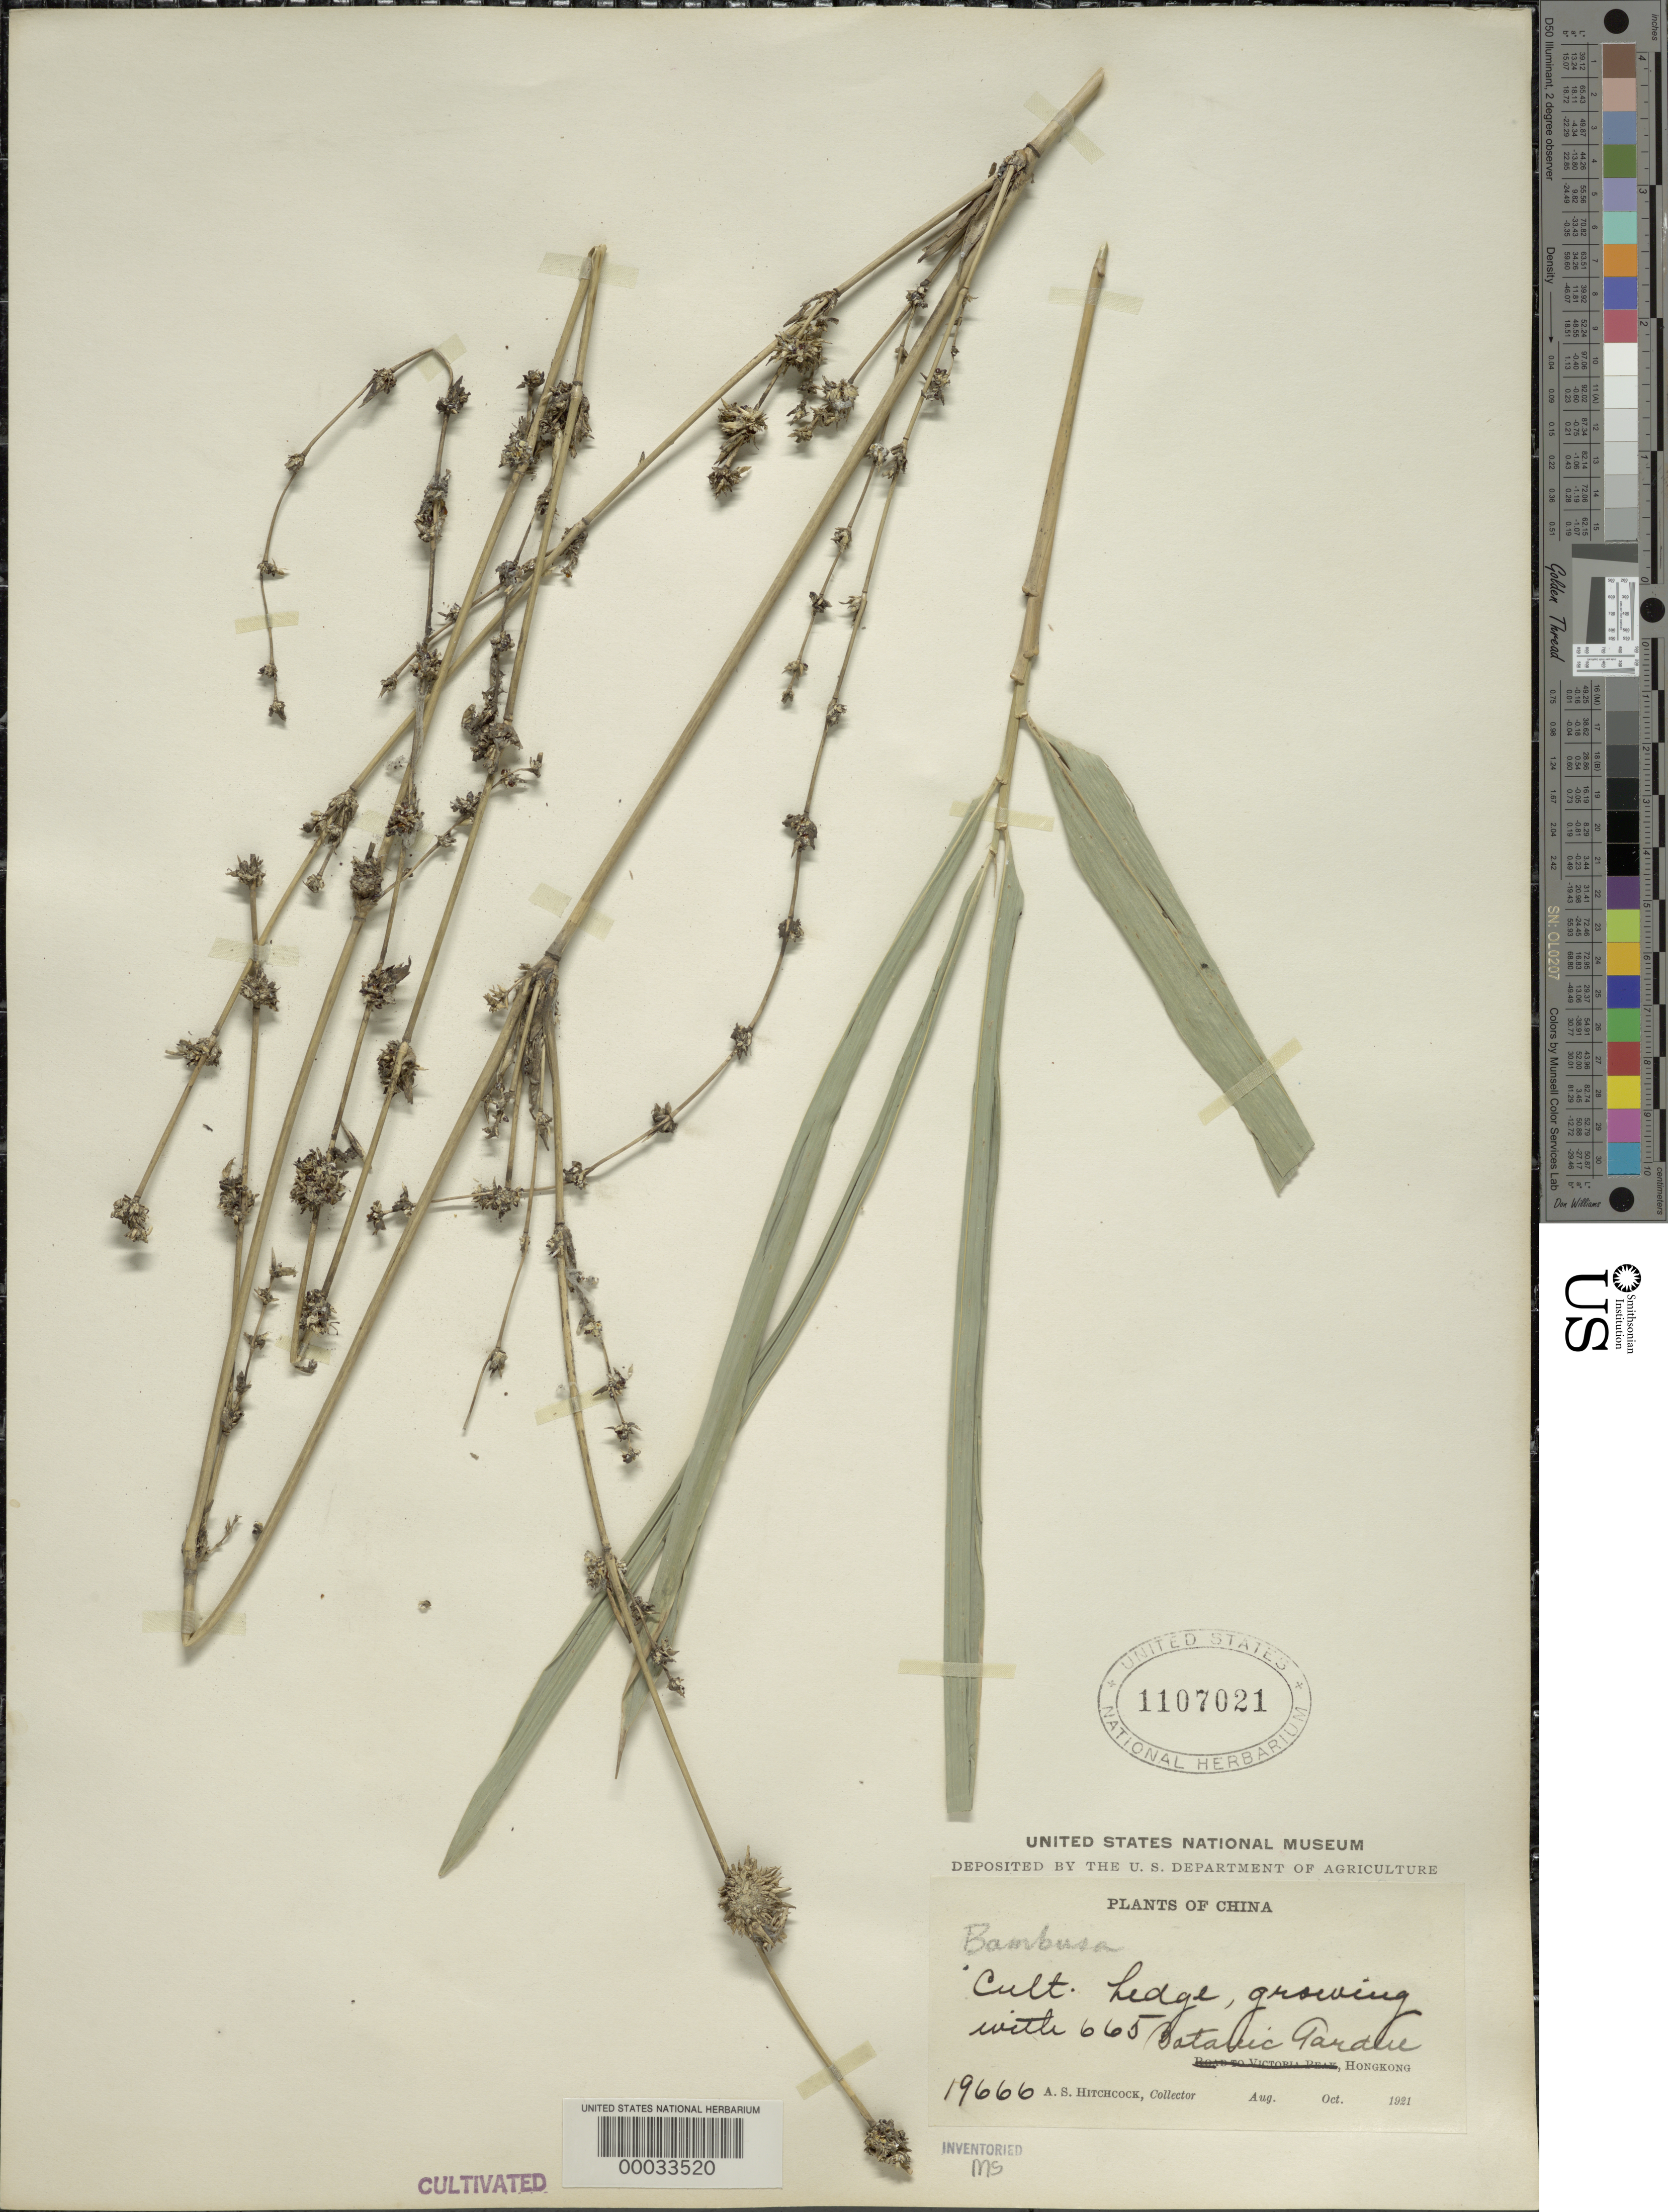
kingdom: Plantae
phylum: Tracheophyta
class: Liliopsida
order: Poales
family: Poaceae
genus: Bambusa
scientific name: Bambusa sp.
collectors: A. S. Hitchcock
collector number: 19666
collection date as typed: Aug 1921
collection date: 1921-08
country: China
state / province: Hong Kong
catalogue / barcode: US 1107021